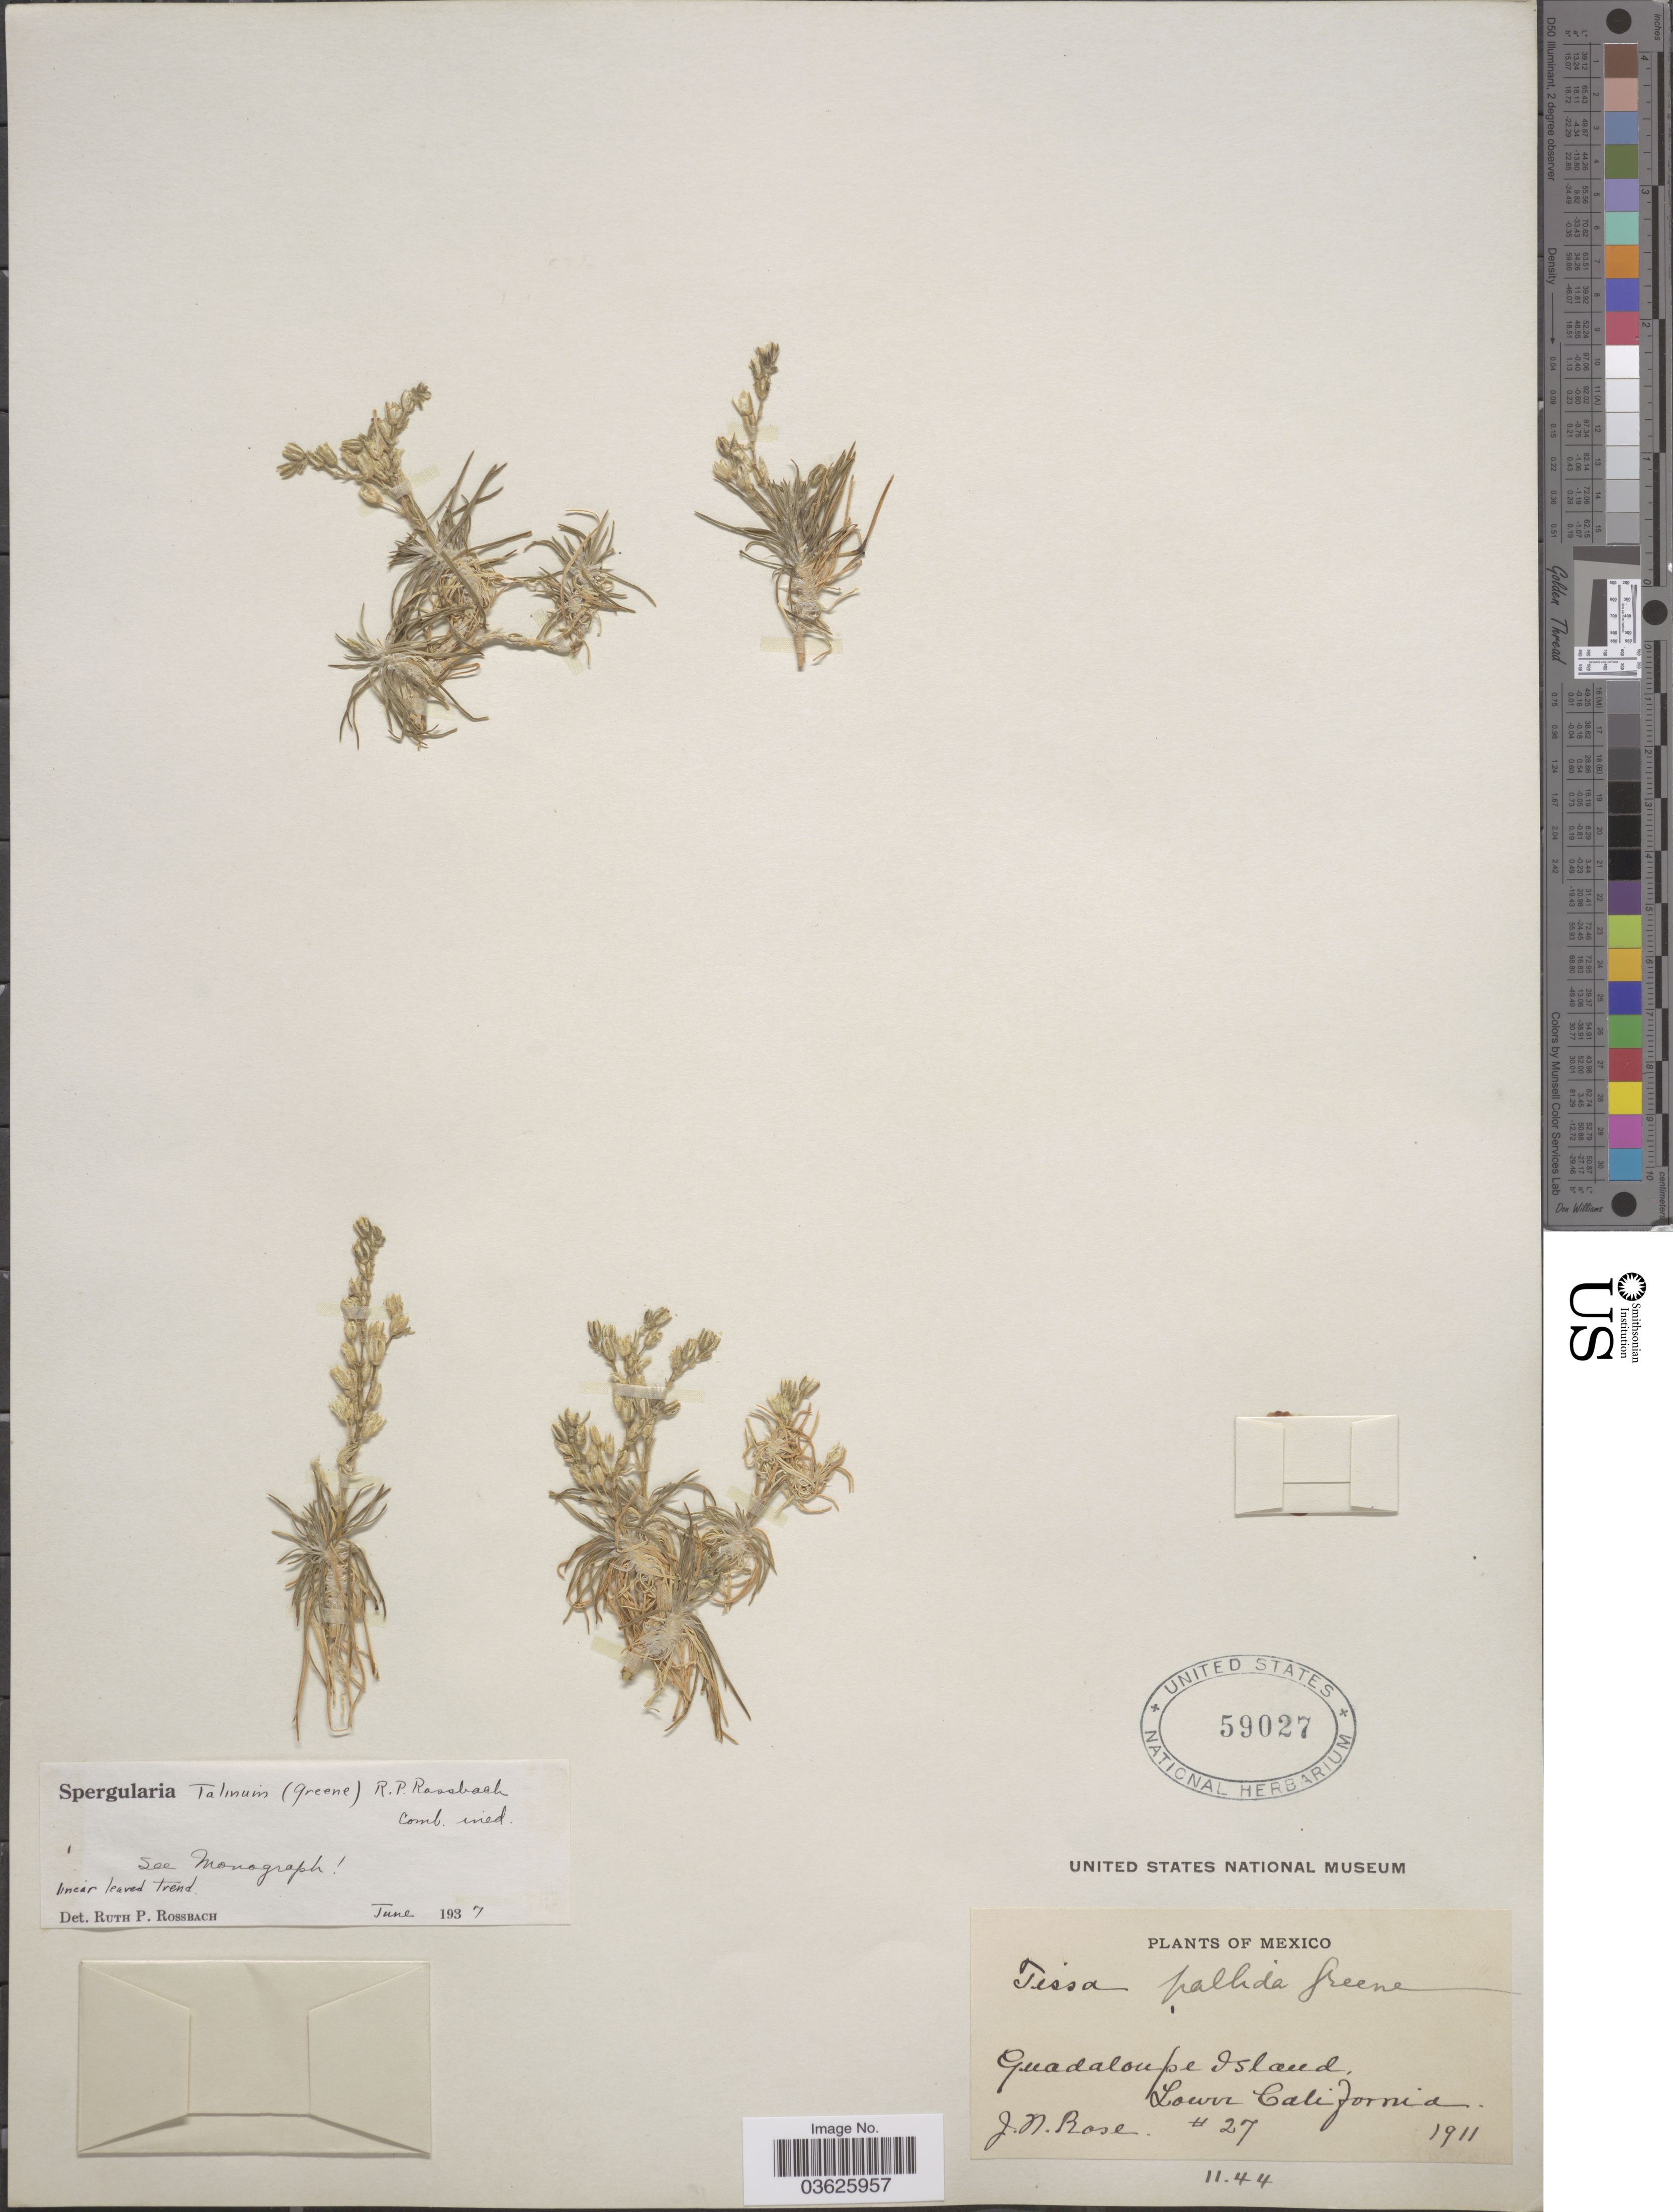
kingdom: Plantae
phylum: Tracheophyta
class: Magnoliopsida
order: Caryophyllales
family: Caryophyllaceae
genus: Tissa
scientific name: Tissa macrotheca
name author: (Hornem.) Britton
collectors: J. N. Rose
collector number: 27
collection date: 1911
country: Mexico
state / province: Baja California Norte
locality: Guadaloupe Island, Lower California.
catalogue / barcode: US 59027